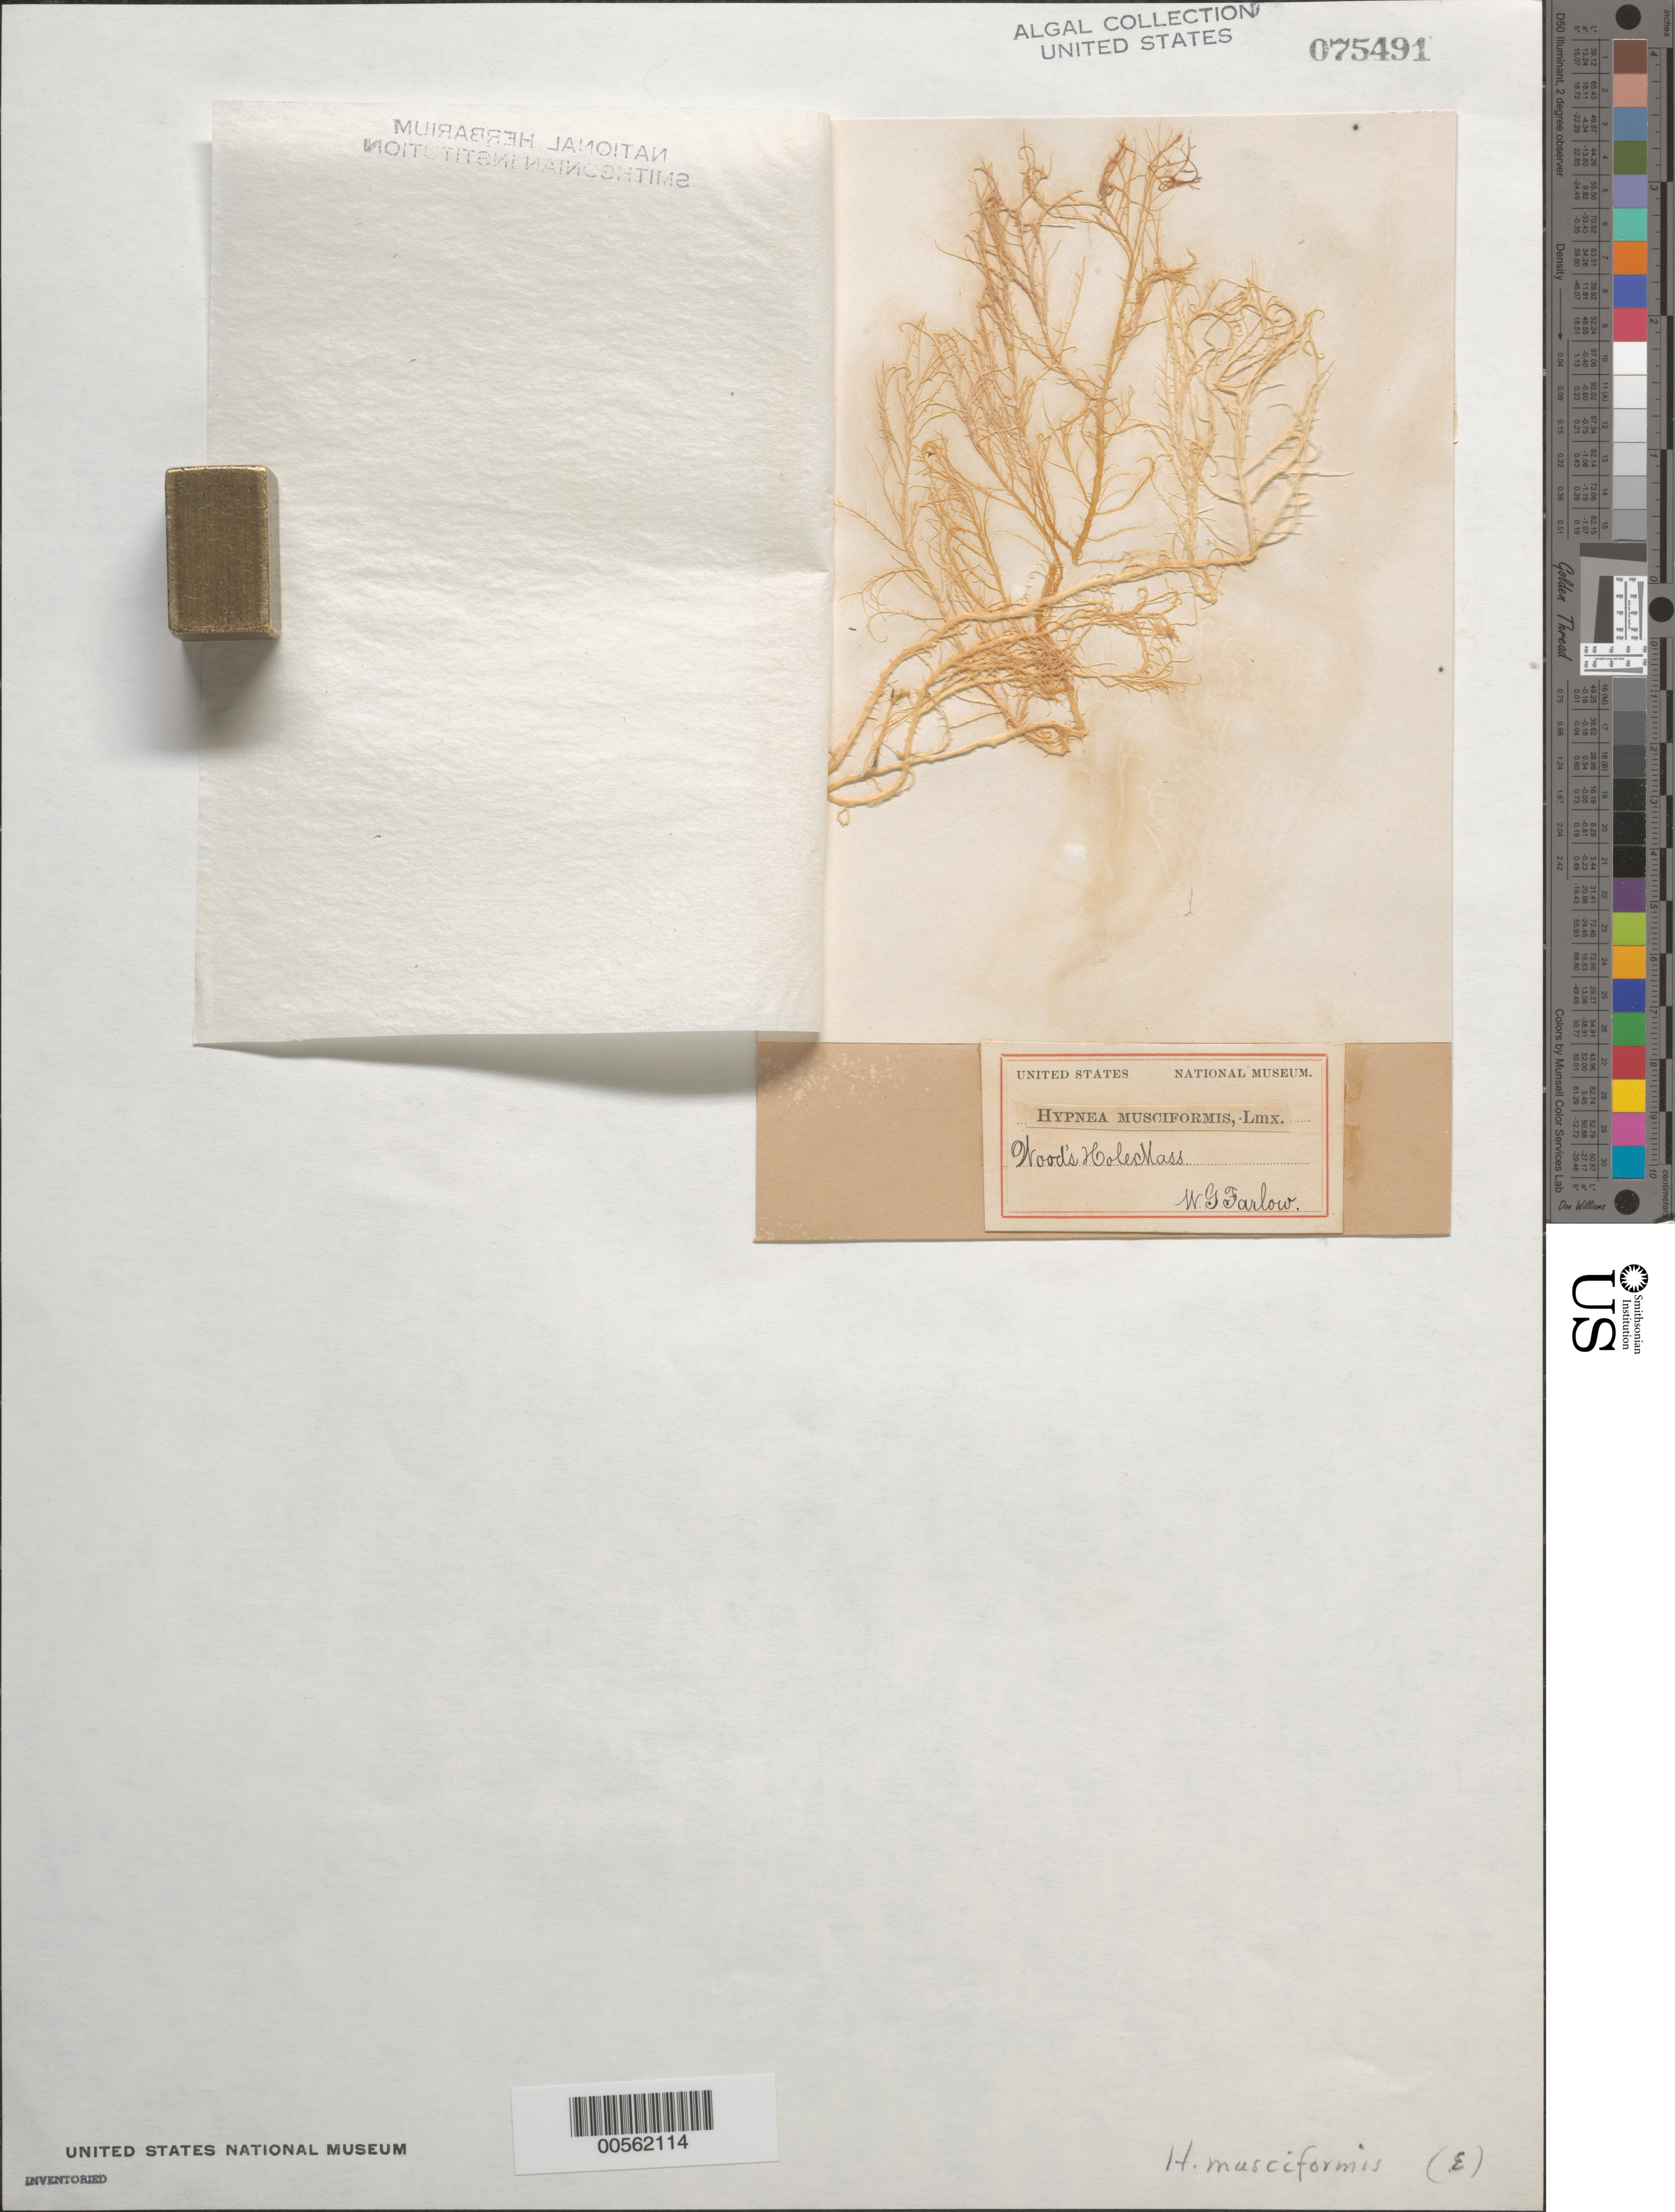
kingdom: Plantae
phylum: Rhodophyta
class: Florideophyceae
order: Gigartinales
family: Cystocloniaceae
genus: Hypnea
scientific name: Hypnea musciformis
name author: (Wulfen) J.V.Lamouroux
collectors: W. G. Farlow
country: United States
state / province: Massachusetts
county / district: Barnstable County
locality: Woods Hole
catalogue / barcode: US 75491